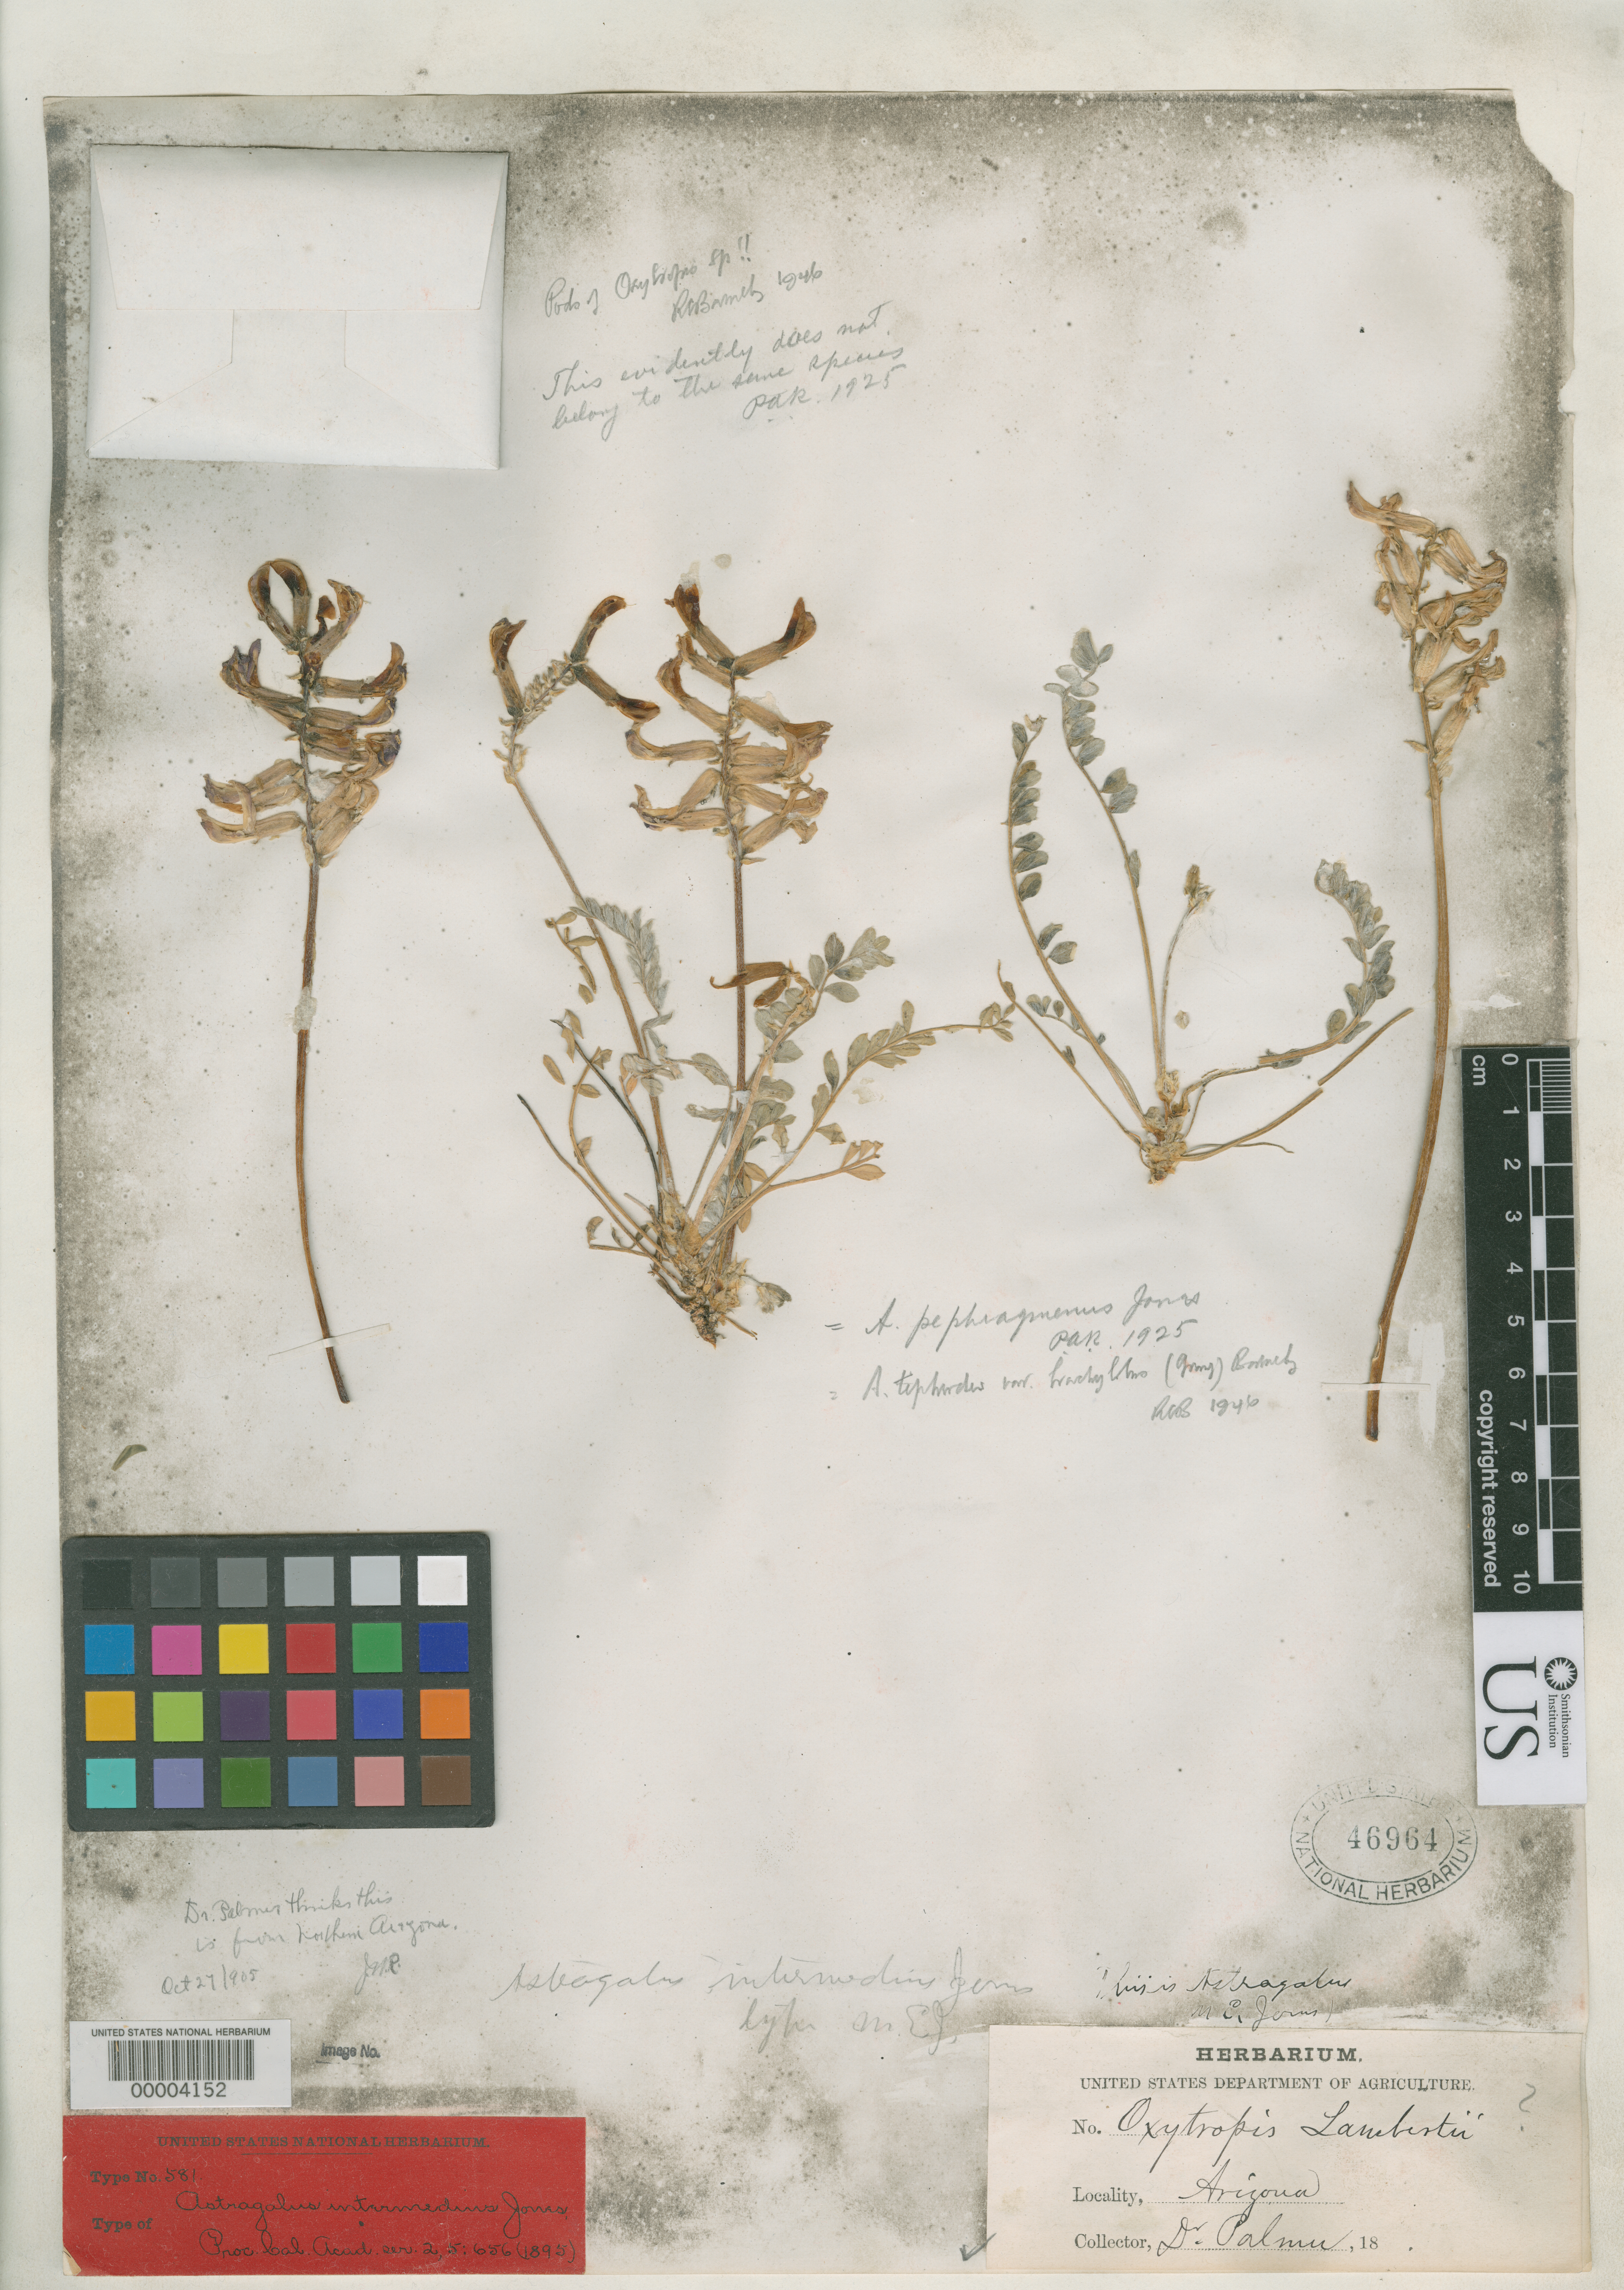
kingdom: Plantae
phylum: Tracheophyta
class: Magnoliopsida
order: Fabales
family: Fabaceae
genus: Astragalus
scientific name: Astragalus intermedius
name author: M.E. Jones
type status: Holotype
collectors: E. Palmer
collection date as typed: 27 Oct 1905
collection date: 1905-10-27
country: United States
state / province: Arizona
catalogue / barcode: US 46964